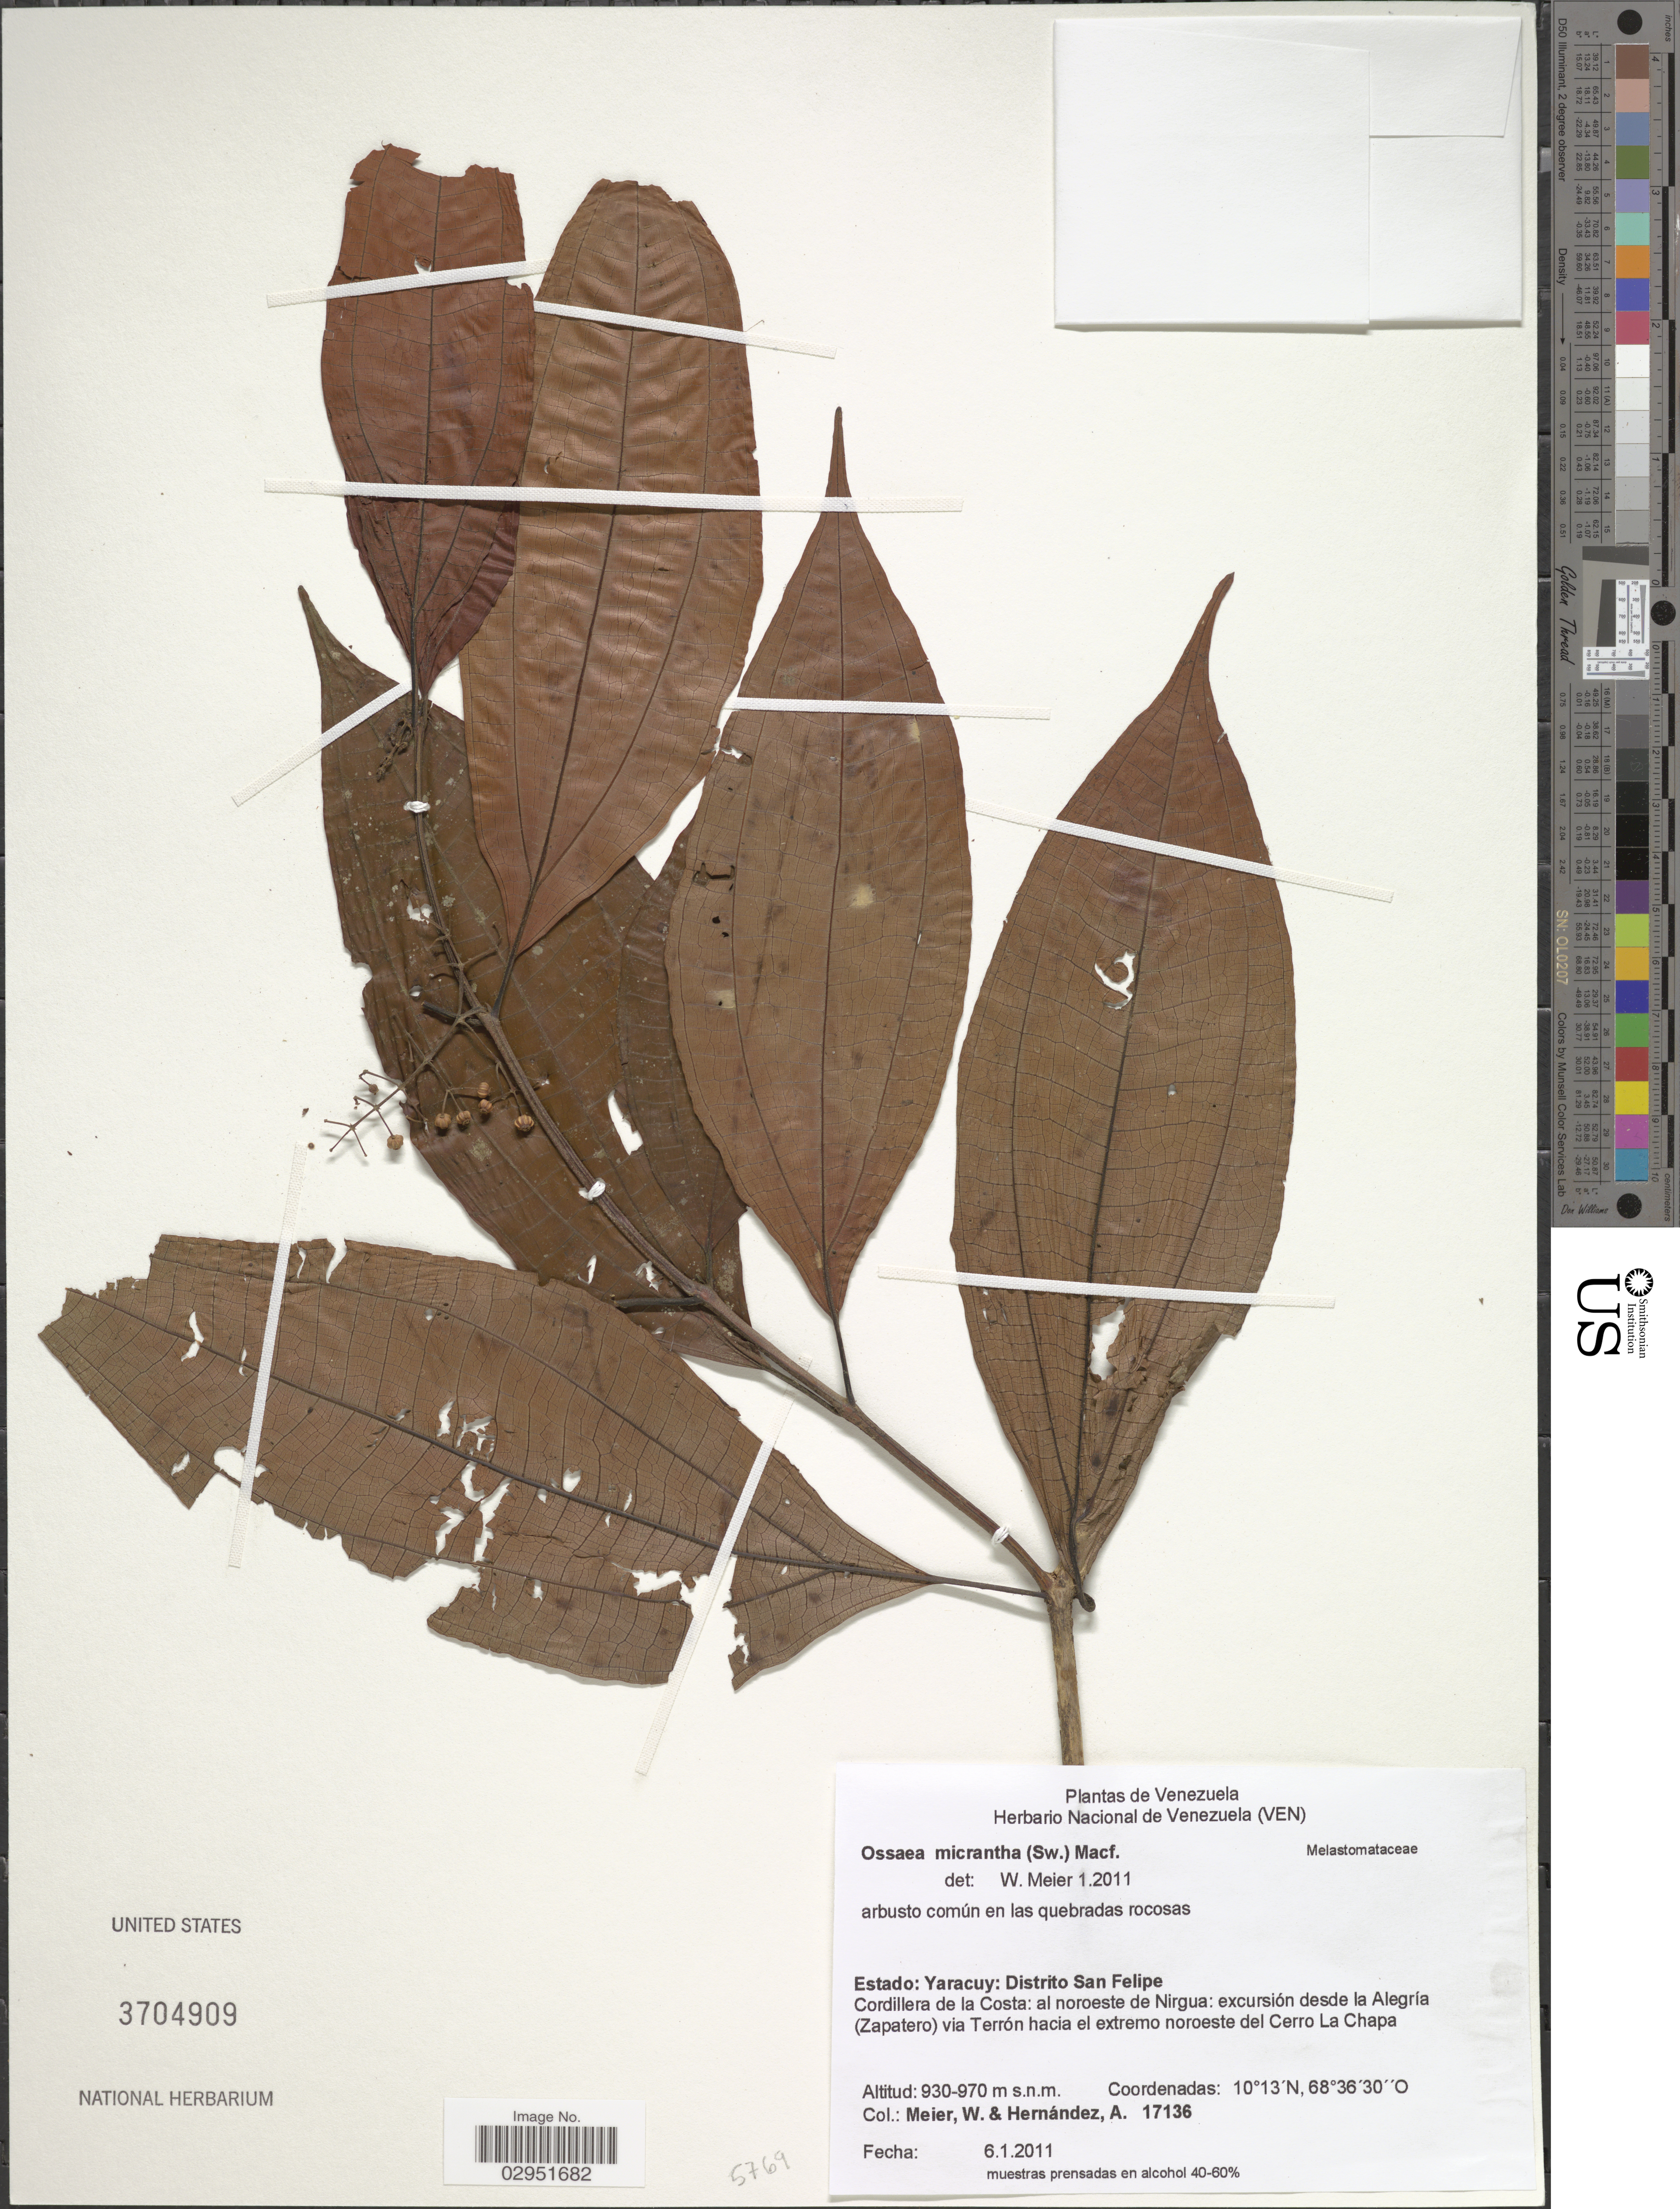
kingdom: Plantae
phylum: Tracheophyta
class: Magnoliopsida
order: Myrtales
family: Melastomataceae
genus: Ossaea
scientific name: Ossaea micrantha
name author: (Sw.) Macfad. ex Cogn.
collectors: W. Meier & A. Hernández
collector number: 17136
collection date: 2011-01-06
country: Venezuela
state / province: Yaracuy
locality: Estado: Yaracuy: Distrito San Felipe. Cordillera de la Costa: al noroeste de Nirgua: excursión desde la Alegría (Zapatero) via Terrón hacia el extremo noroeste del Cerro La Chapa.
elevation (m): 930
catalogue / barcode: US 3704909